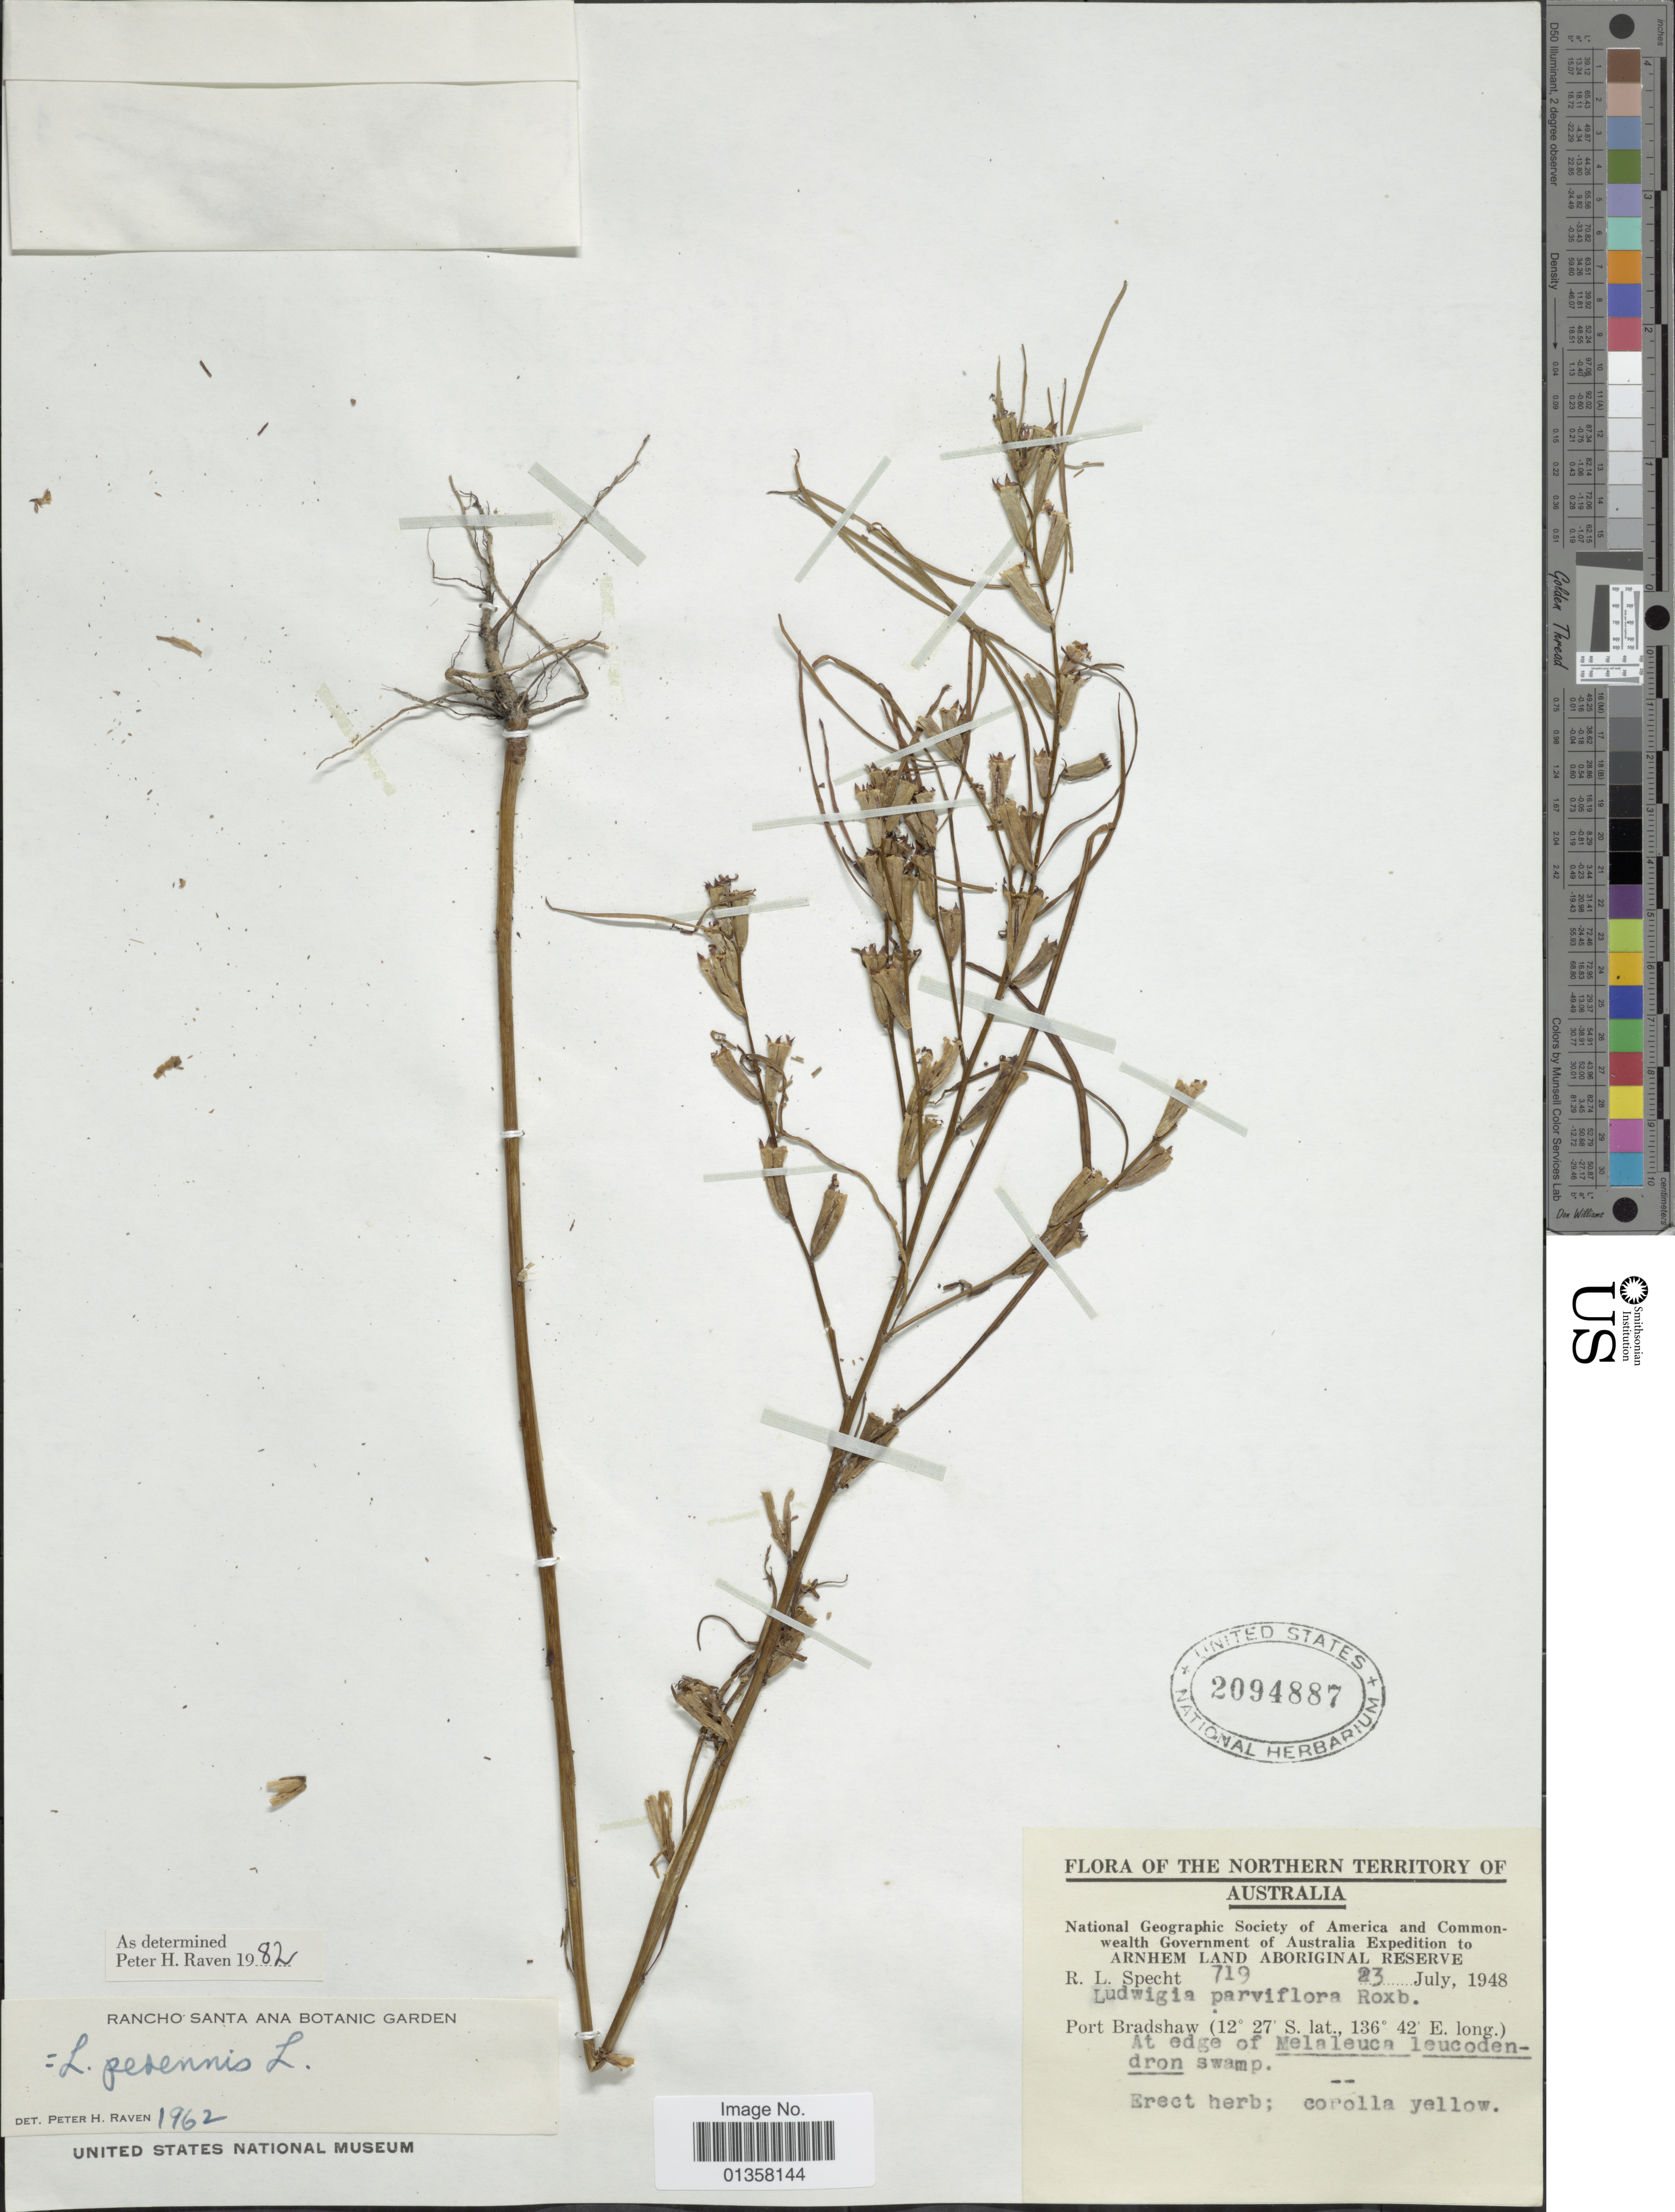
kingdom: Plantae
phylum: Tracheophyta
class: Magnoliopsida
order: Myrtales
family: Onagraceae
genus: Ludwigia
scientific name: Ludwigia perennis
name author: L.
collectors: R. L. Specht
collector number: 719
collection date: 1948-07-23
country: Australia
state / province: Northern Territory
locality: Port Bradshaw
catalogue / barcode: US 2094887